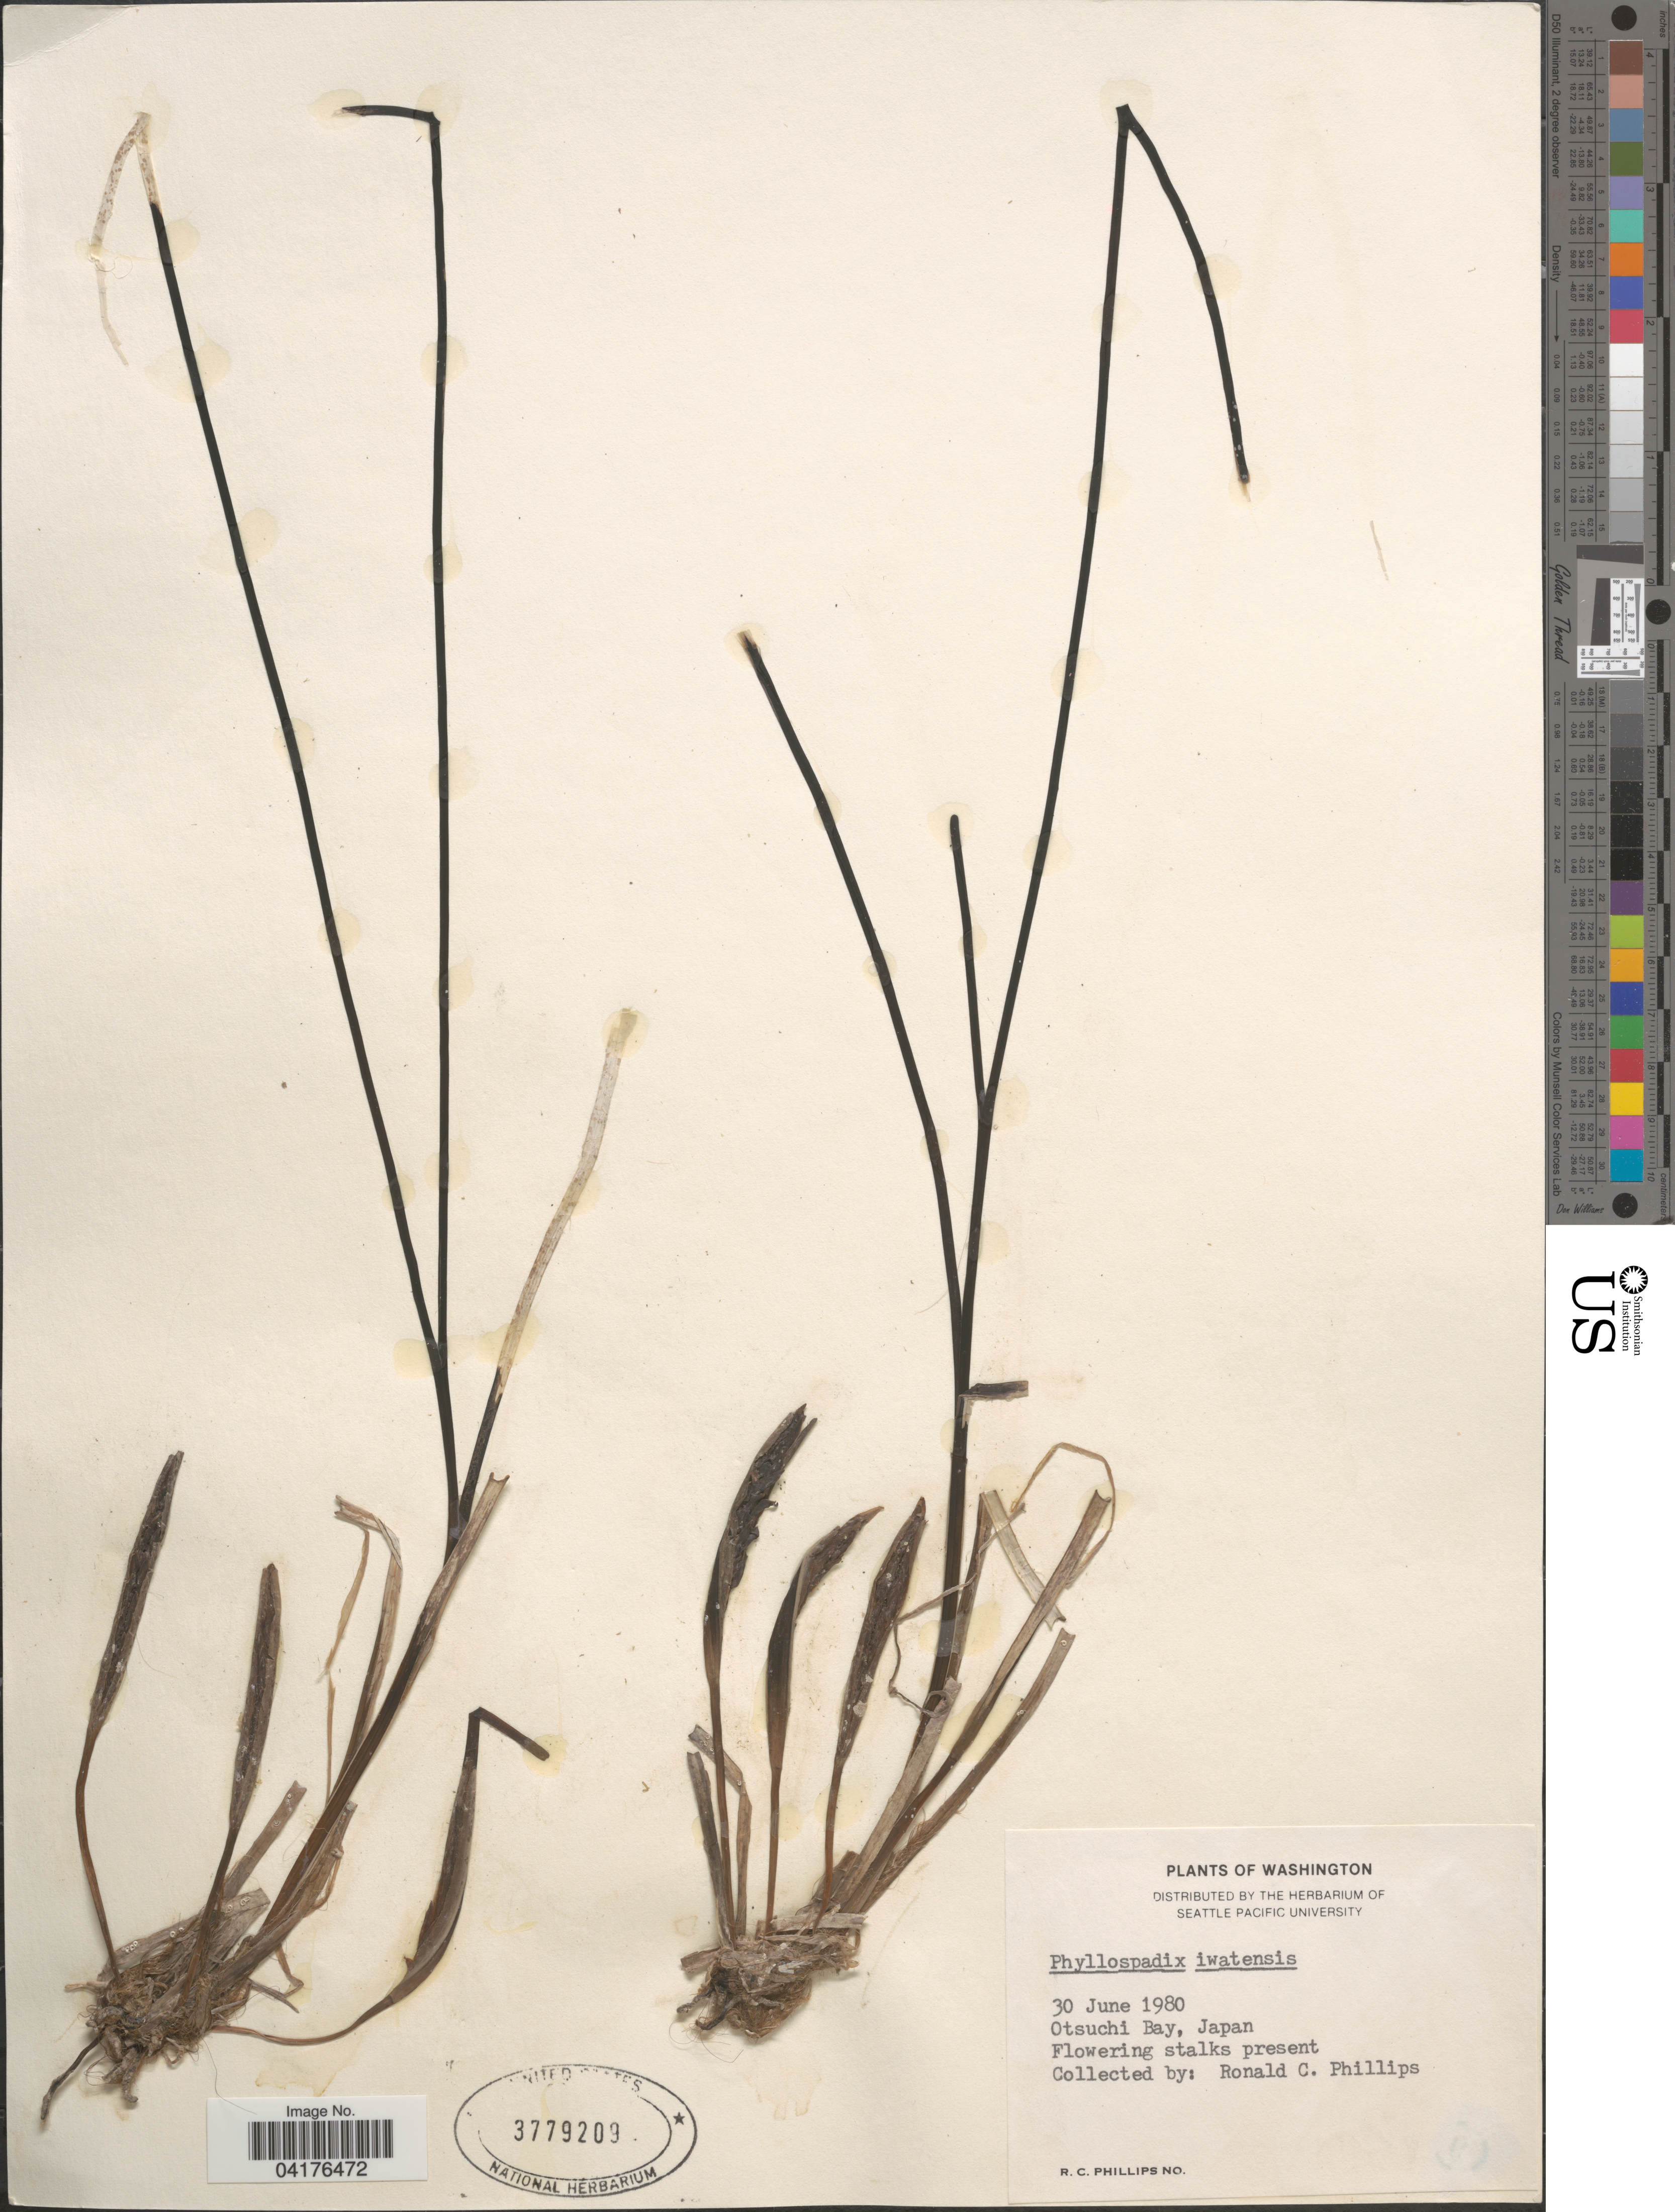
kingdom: Plantae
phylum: Tracheophyta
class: Liliopsida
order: Alismatales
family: Zosteraceae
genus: Phyllospadix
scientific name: Phyllospadix iwatensis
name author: Makino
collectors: R. C. Phillips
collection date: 1980-06-30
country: Japan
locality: Otsuchi Bay.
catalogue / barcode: US 3779209